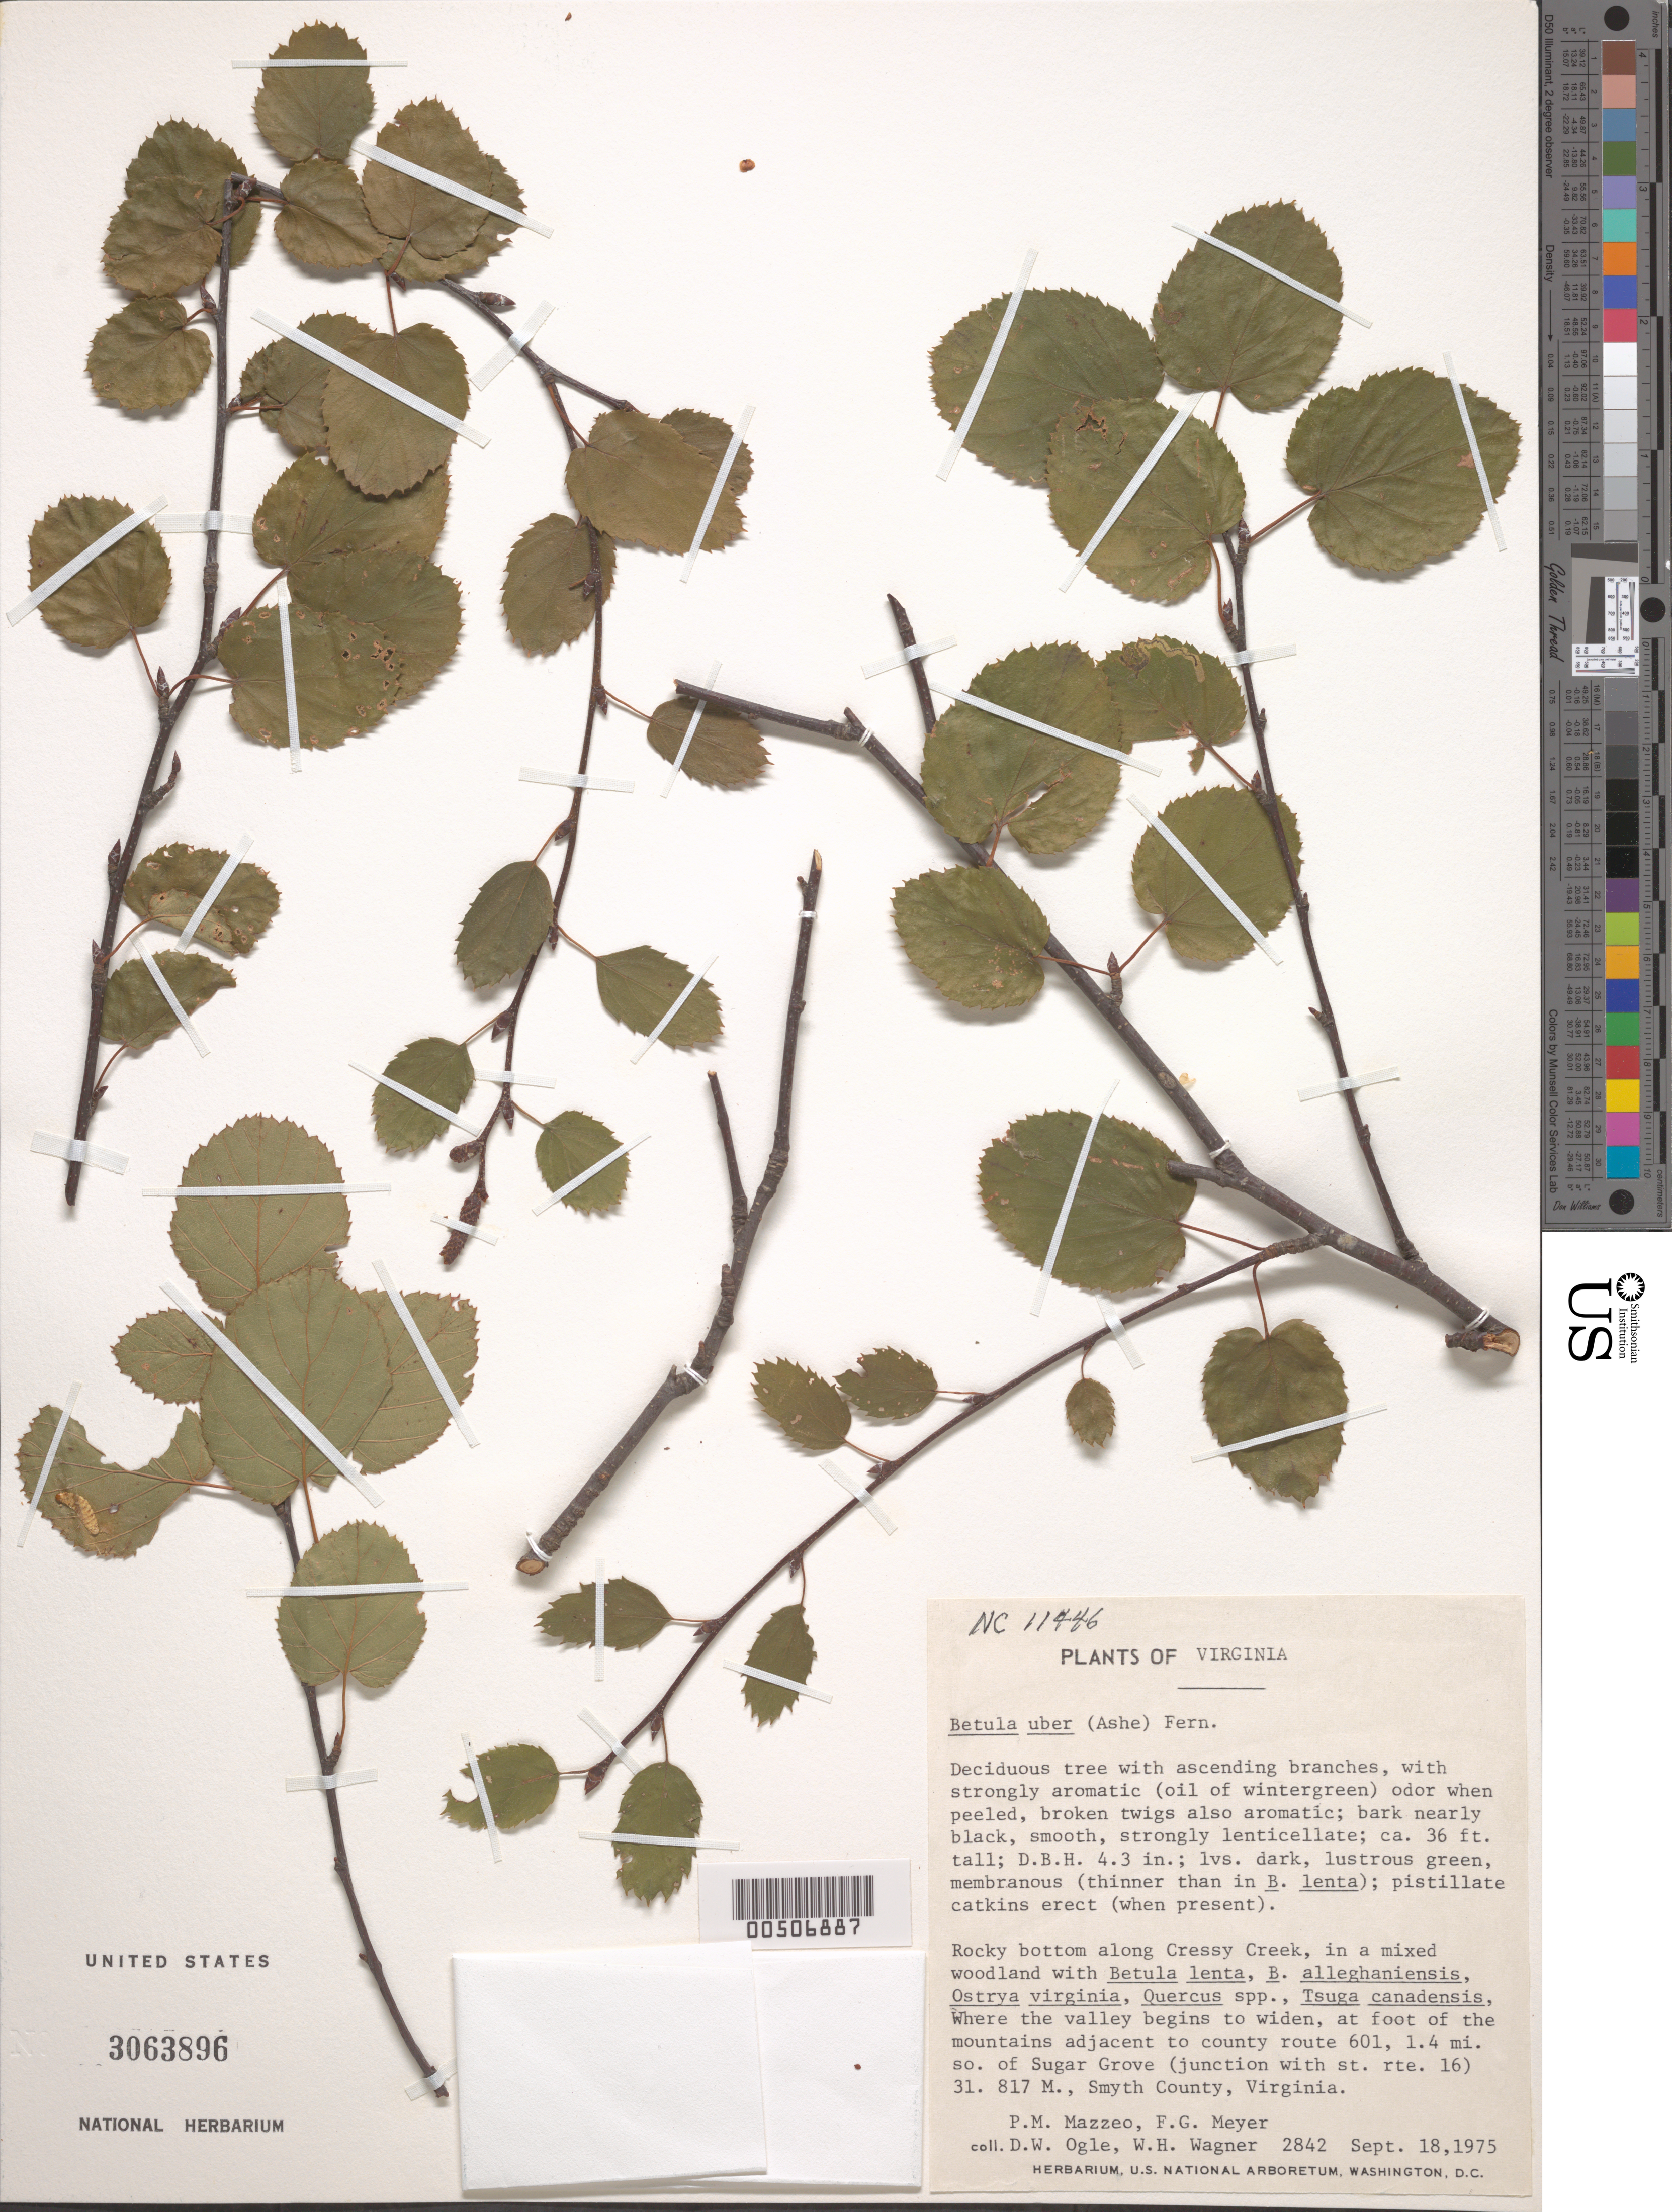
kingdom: Plantae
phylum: Tracheophyta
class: Magnoliopsida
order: Fagales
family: Betulaceae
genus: Betula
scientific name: Betula uber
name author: (Ashe) Fernald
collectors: P. Mazzeo, F. G. Meyer, D. Ogle & W. H. Wagner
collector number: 2842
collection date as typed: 18 Sep 1975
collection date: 1975-09-18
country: United States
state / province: District of Columbia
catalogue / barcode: US 3063896